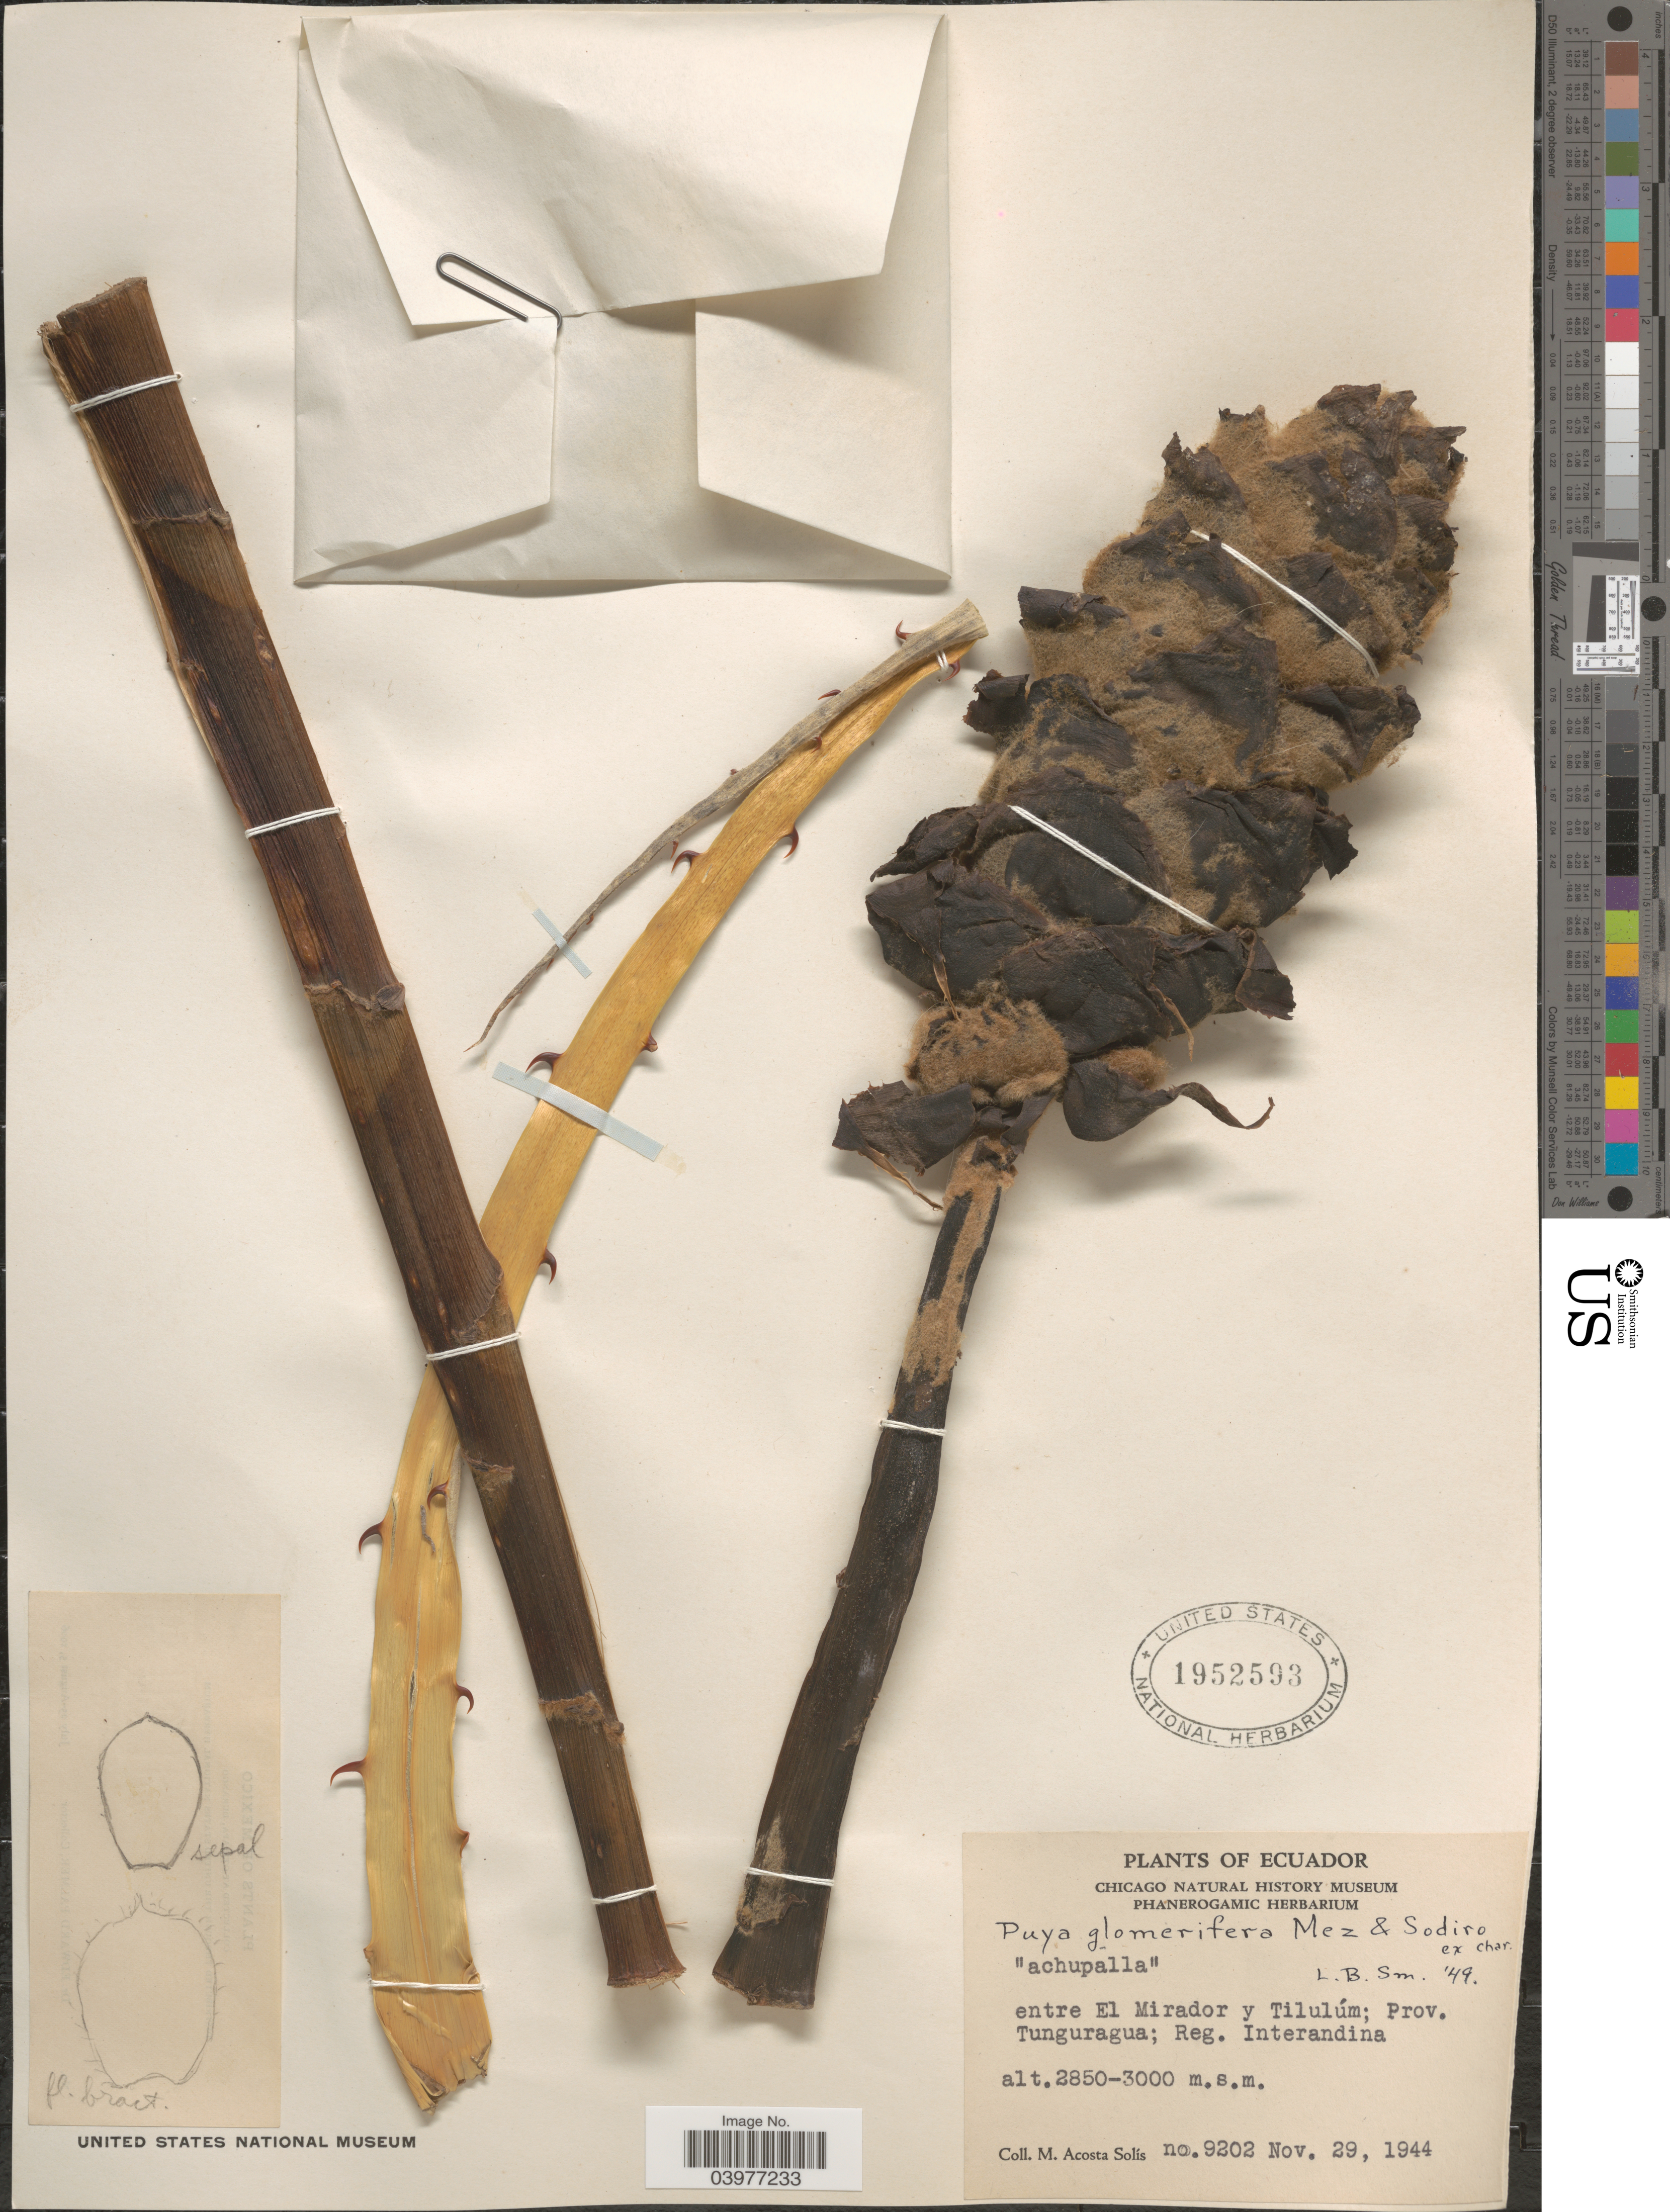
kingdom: Plantae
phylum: Tracheophyta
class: Liliopsida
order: Poales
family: Bromeliaceae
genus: Puya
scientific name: Puya glomerifera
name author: Mez & Sodiro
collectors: M. Acosta Solis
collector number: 9202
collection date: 1944-11-29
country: Ecuador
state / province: Tungurahua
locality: Entre El Mirador y Tilulúm; Prov. Tunguragua; Reg. Interandina.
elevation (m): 2850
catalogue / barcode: US 1952593